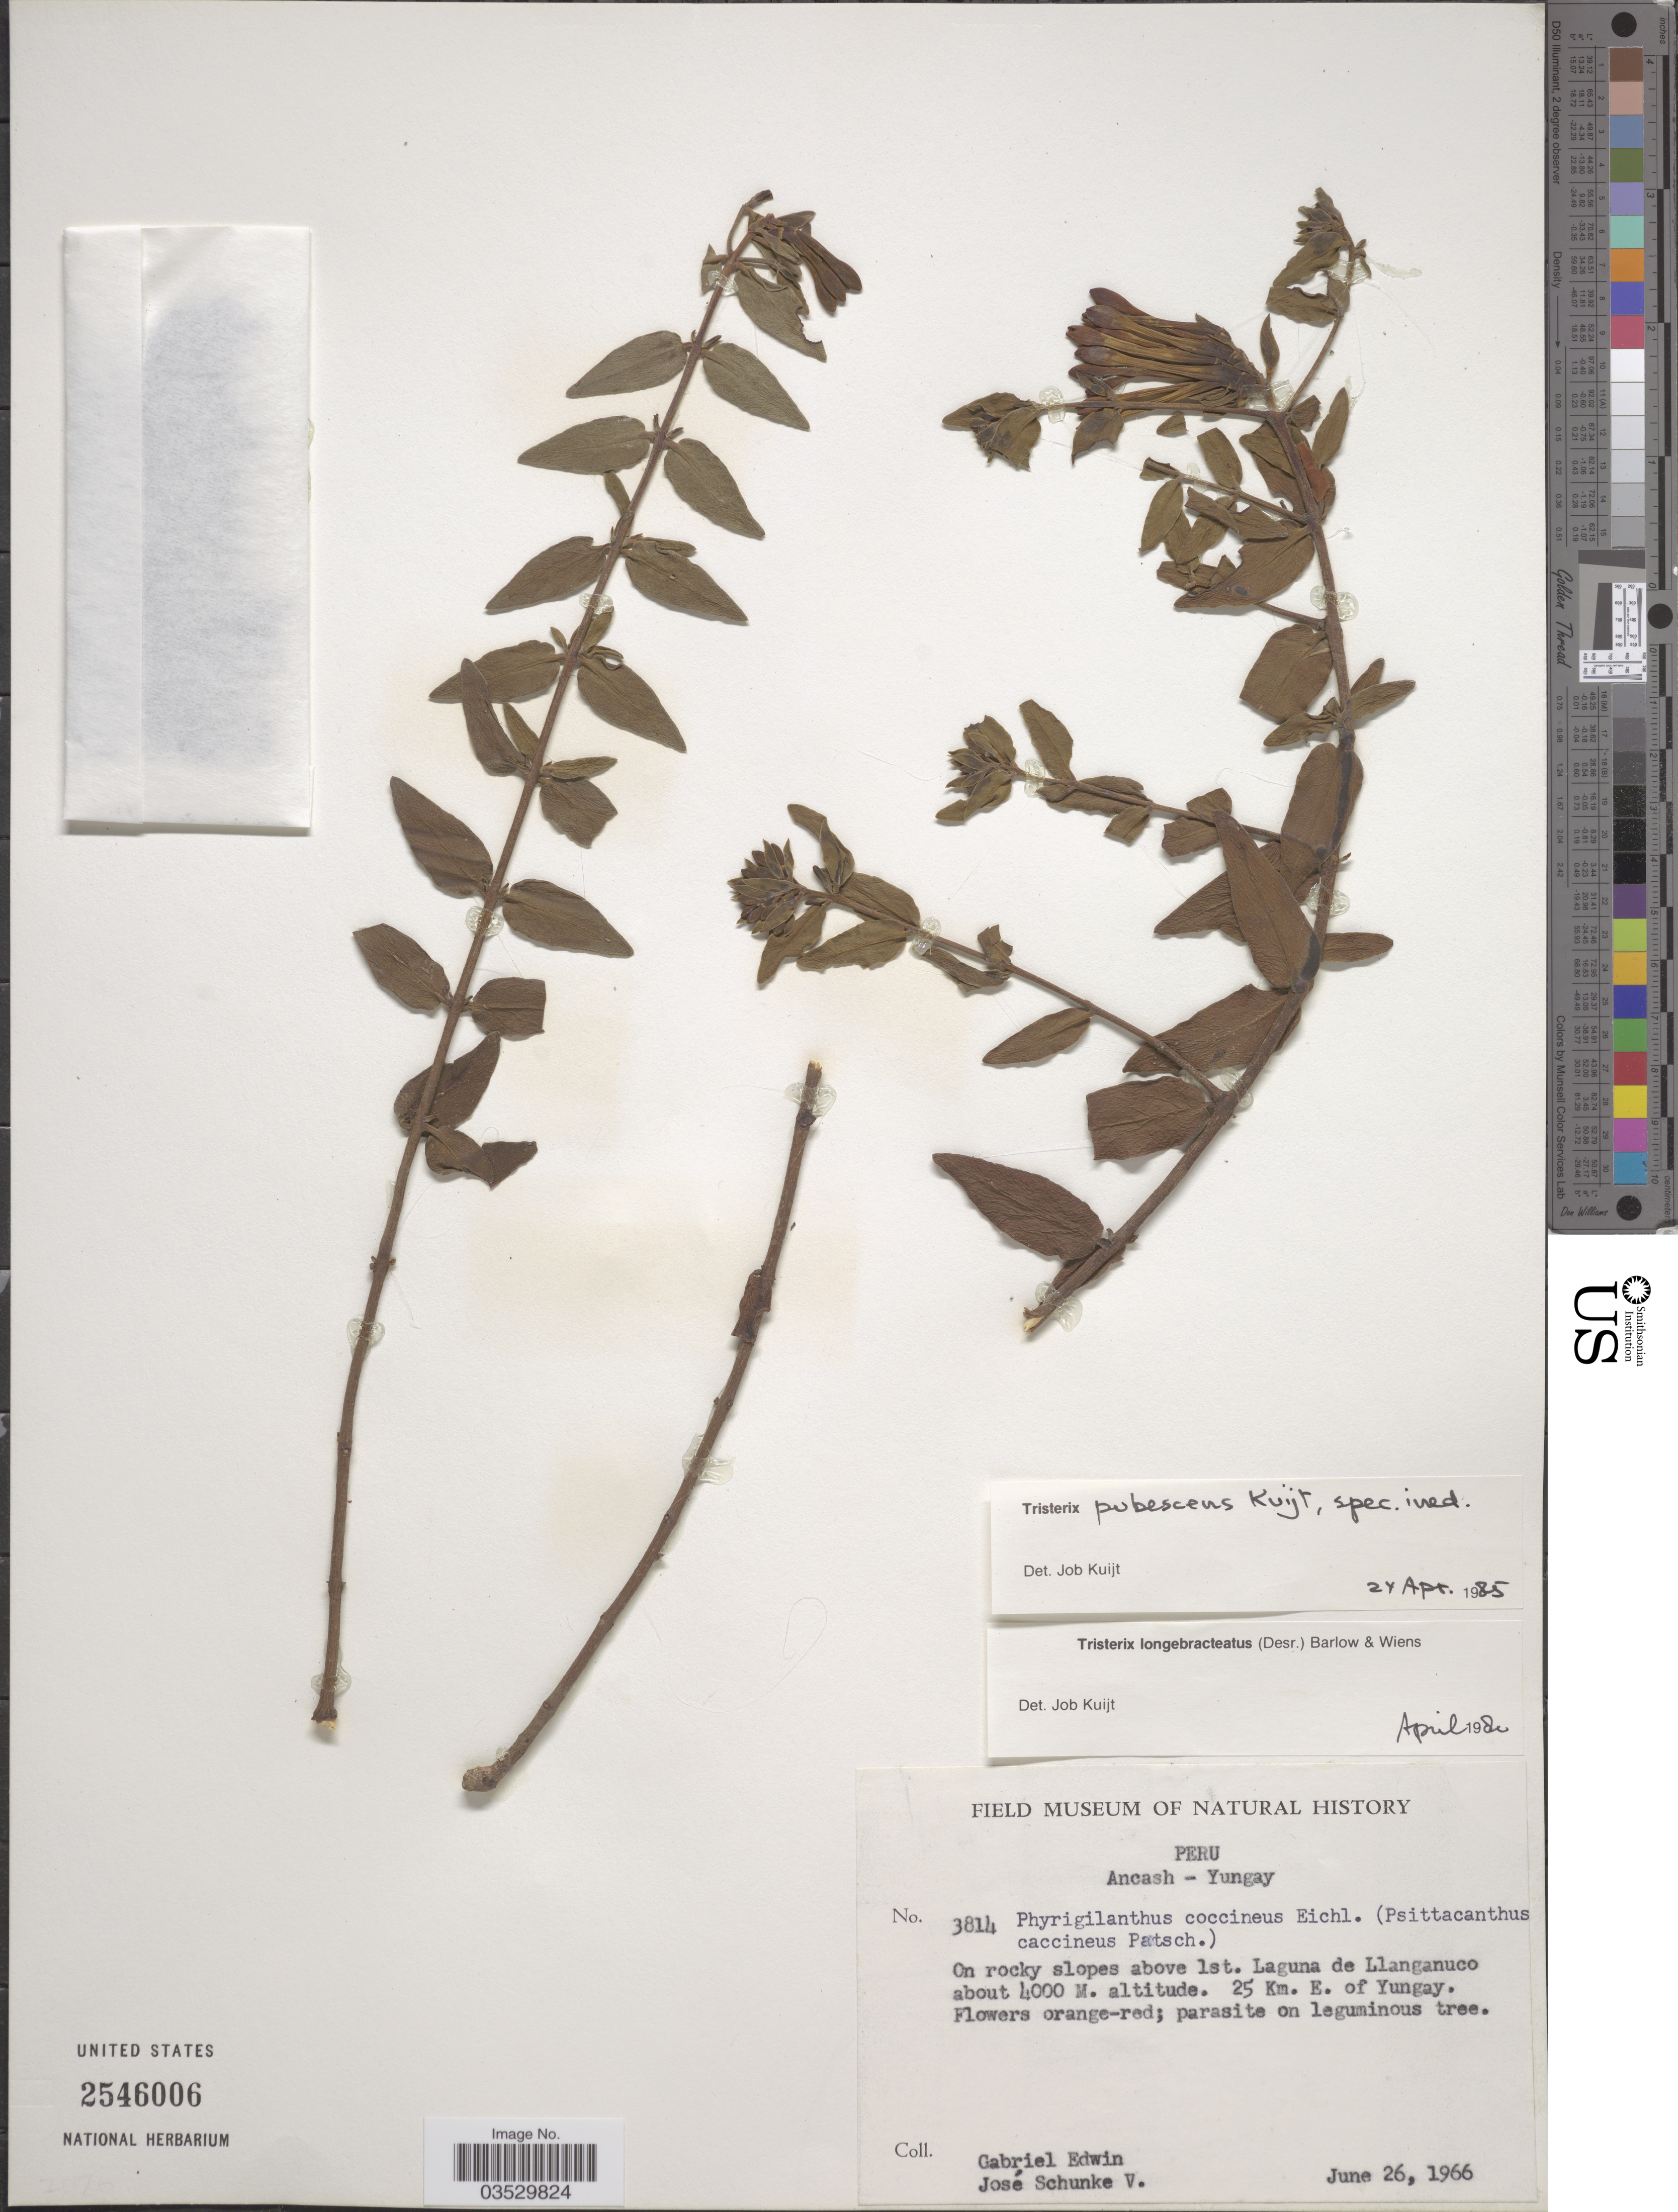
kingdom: Plantae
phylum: Tracheophyta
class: Magnoliopsida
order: Santalales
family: Loranthaceae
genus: Tristerix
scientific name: Tristerix pubescens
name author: Kuijt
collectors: G. Edwin & J. Schunke Vigo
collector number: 3814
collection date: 1966-06-26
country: Peru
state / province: Ancash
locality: Yungay. On rocky slopes above 1st. Laguna de Llanganuco. 25 Km. E. of Yungay.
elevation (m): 4000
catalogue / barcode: US 2546006